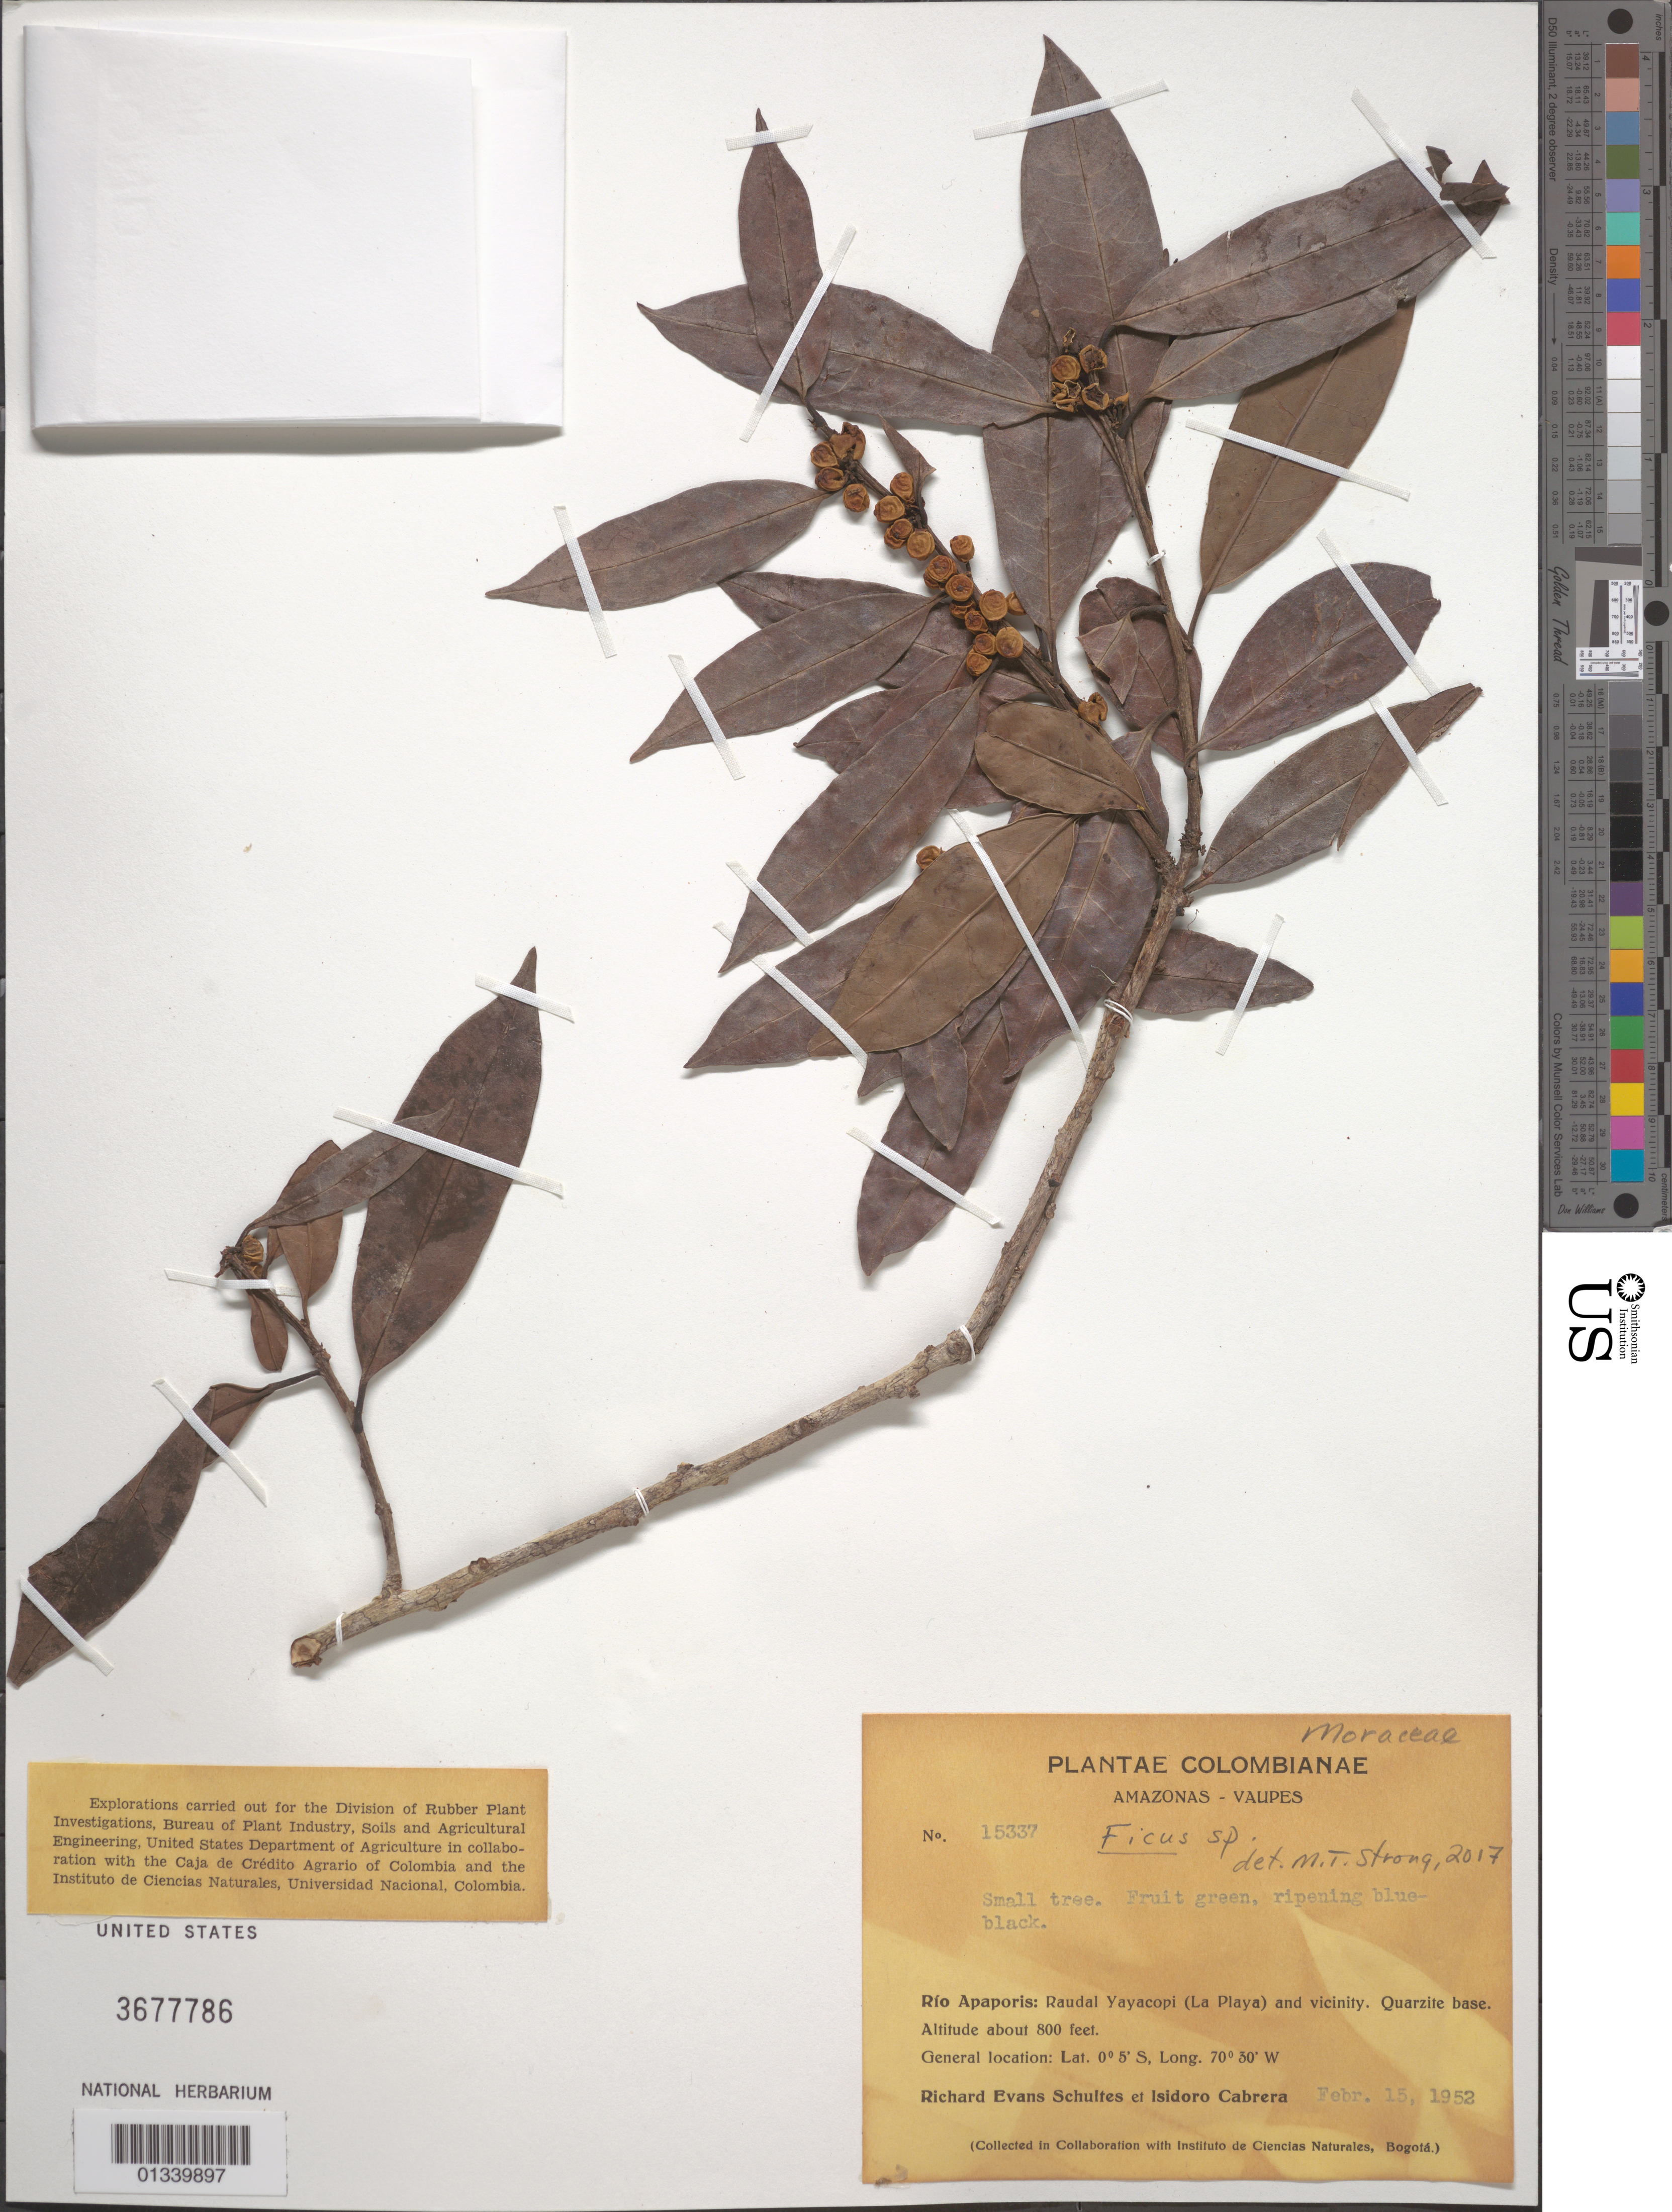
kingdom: Plantae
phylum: Tracheophyta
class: Magnoliopsida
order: Rosales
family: Moraceae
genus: Ficus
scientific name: Ficus sp.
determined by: Strong, Mark T., (BOT), Smithsonian Institution - National Museum of Natural History (UNITED STATES)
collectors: R. E. Schultes & I. Cabrera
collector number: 15337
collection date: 1952-02-15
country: Colombia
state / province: Amazonas / Vaupés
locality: Rio Apaporis: Raudal Yayacopi (La Playa) and vicinity. Quarzite base.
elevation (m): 244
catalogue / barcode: US 3677786